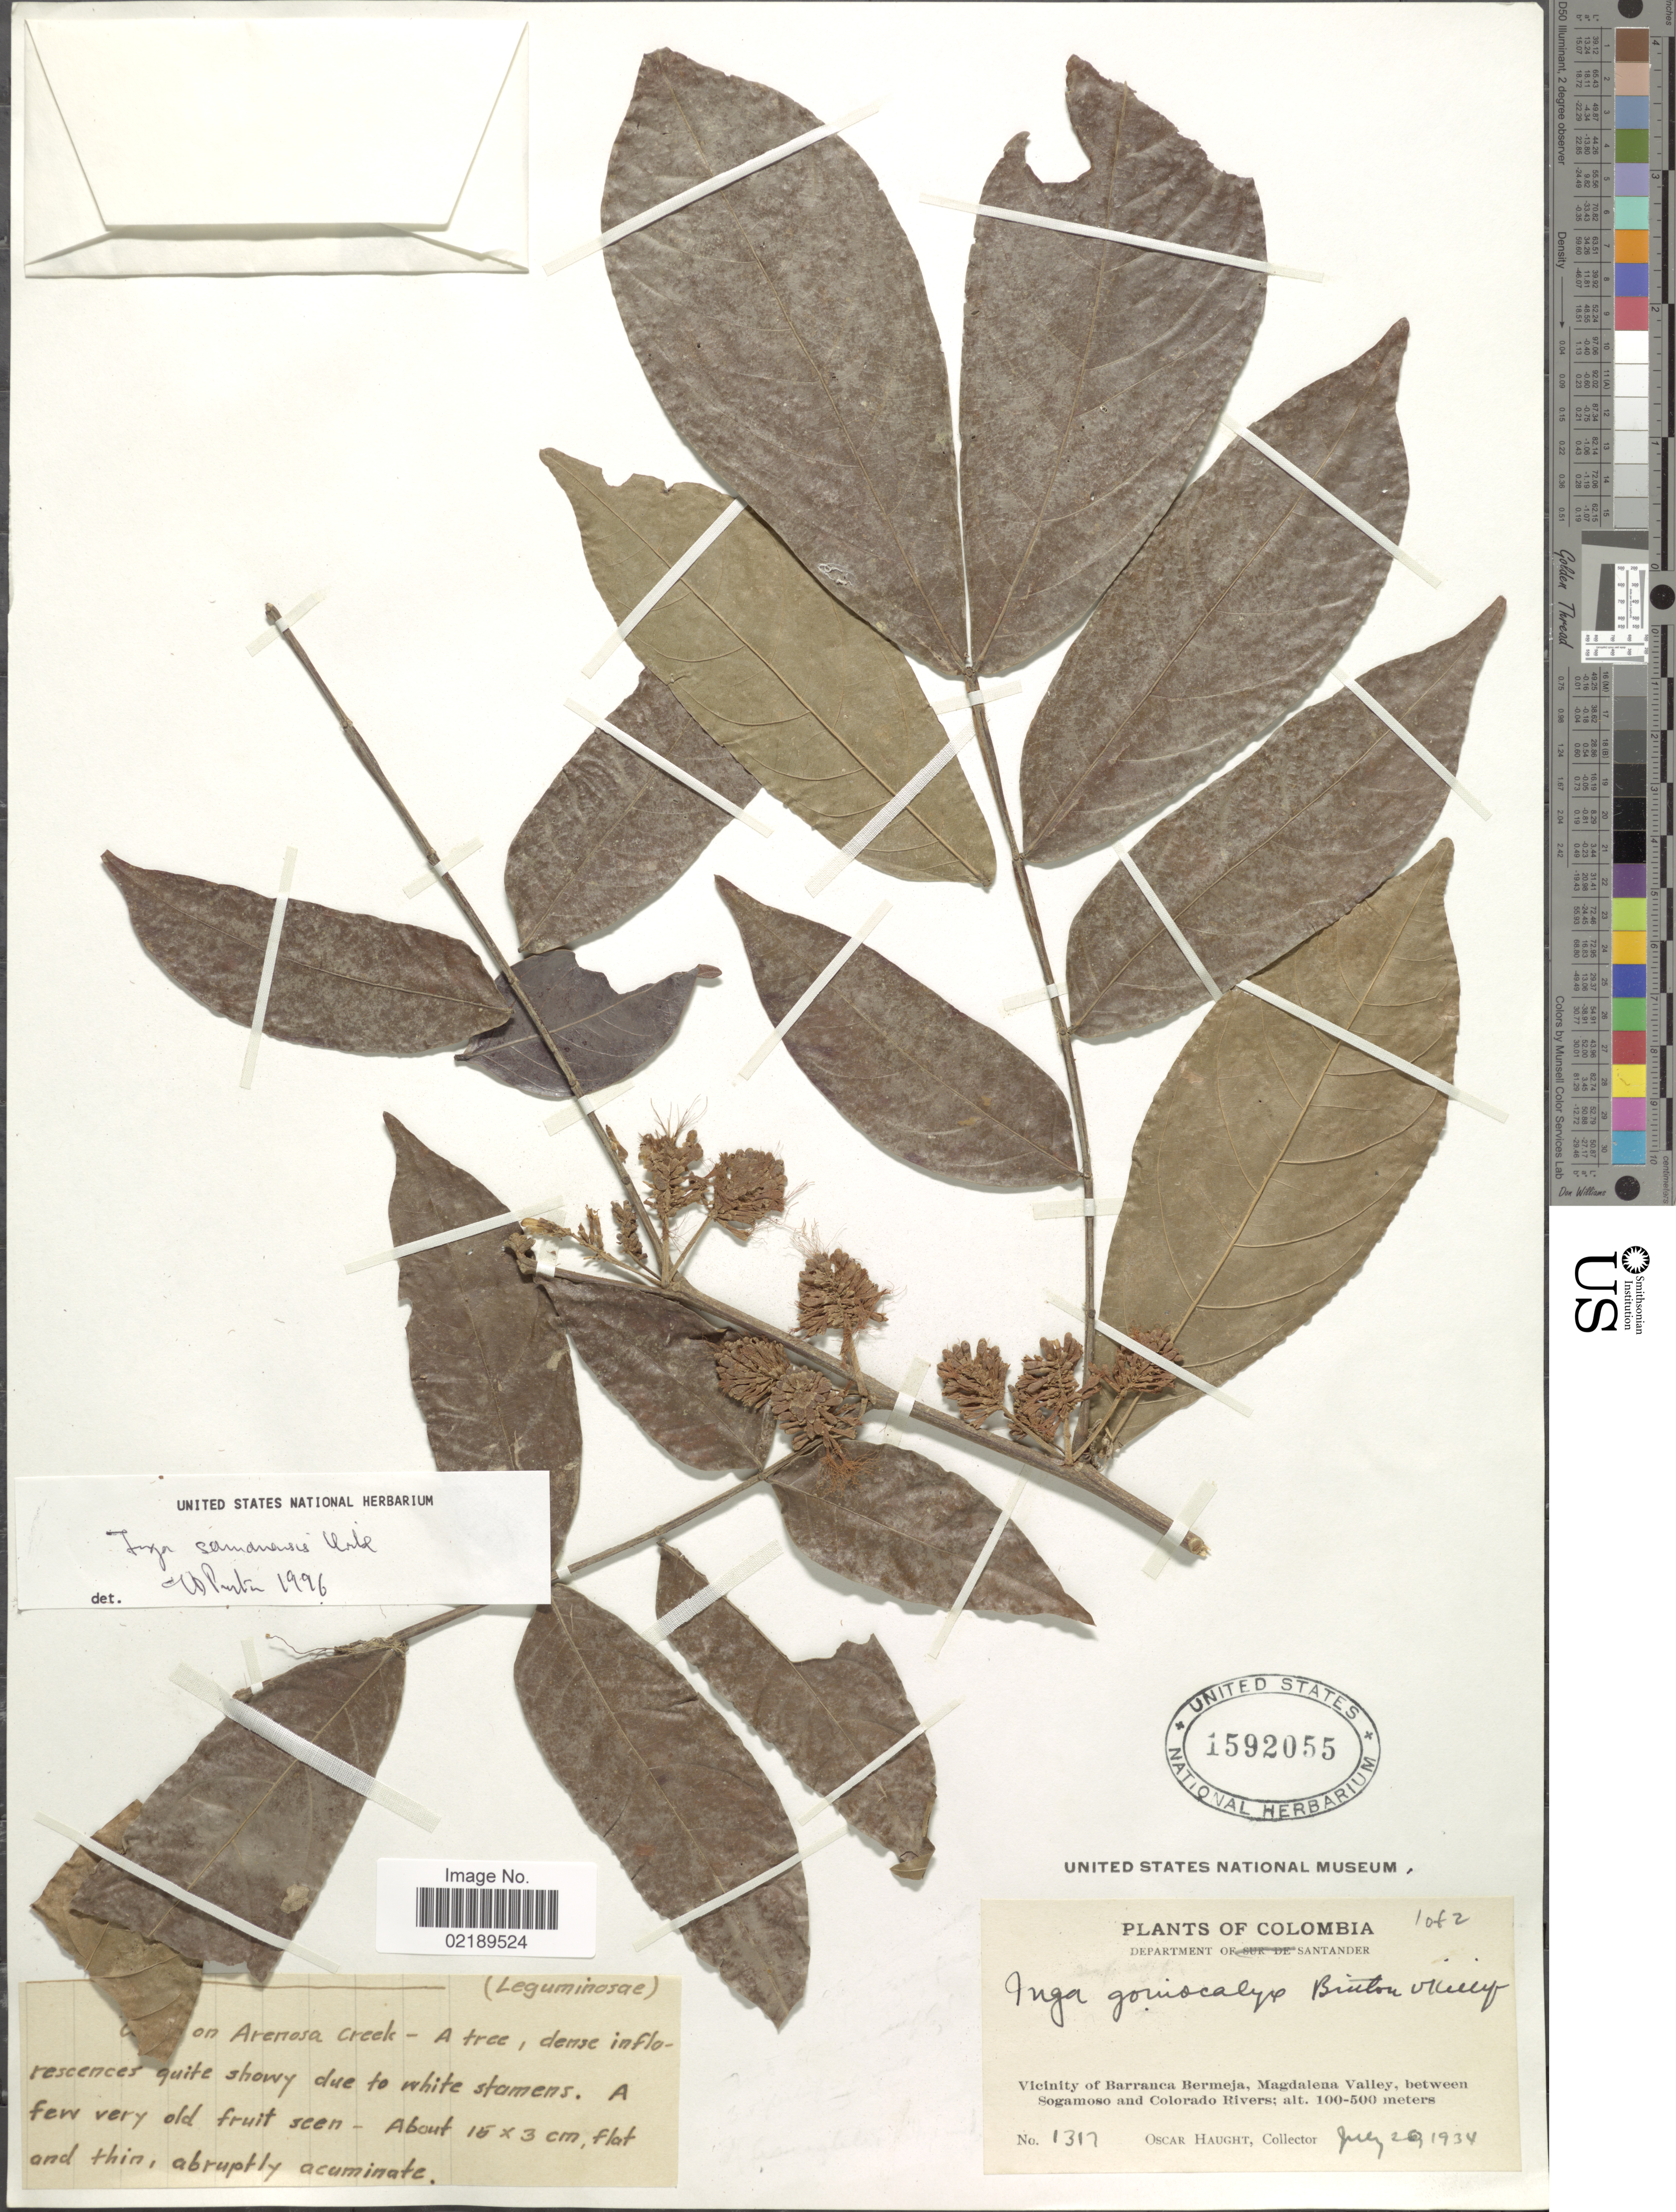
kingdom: Plantae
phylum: Tracheophyta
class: Magnoliopsida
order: Fabales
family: Fabaceae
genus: Inga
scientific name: Inga samanensis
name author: L. Uribe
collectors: O. Haught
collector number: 1317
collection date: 1934-07-20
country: Colombia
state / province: Santander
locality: Vicinity of Barranca Bermeja, Magdalena Valley, between Sogamoso and Colorado Rivers, [illegible text]..on Arenoso Creek.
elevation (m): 100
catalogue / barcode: US 1592055